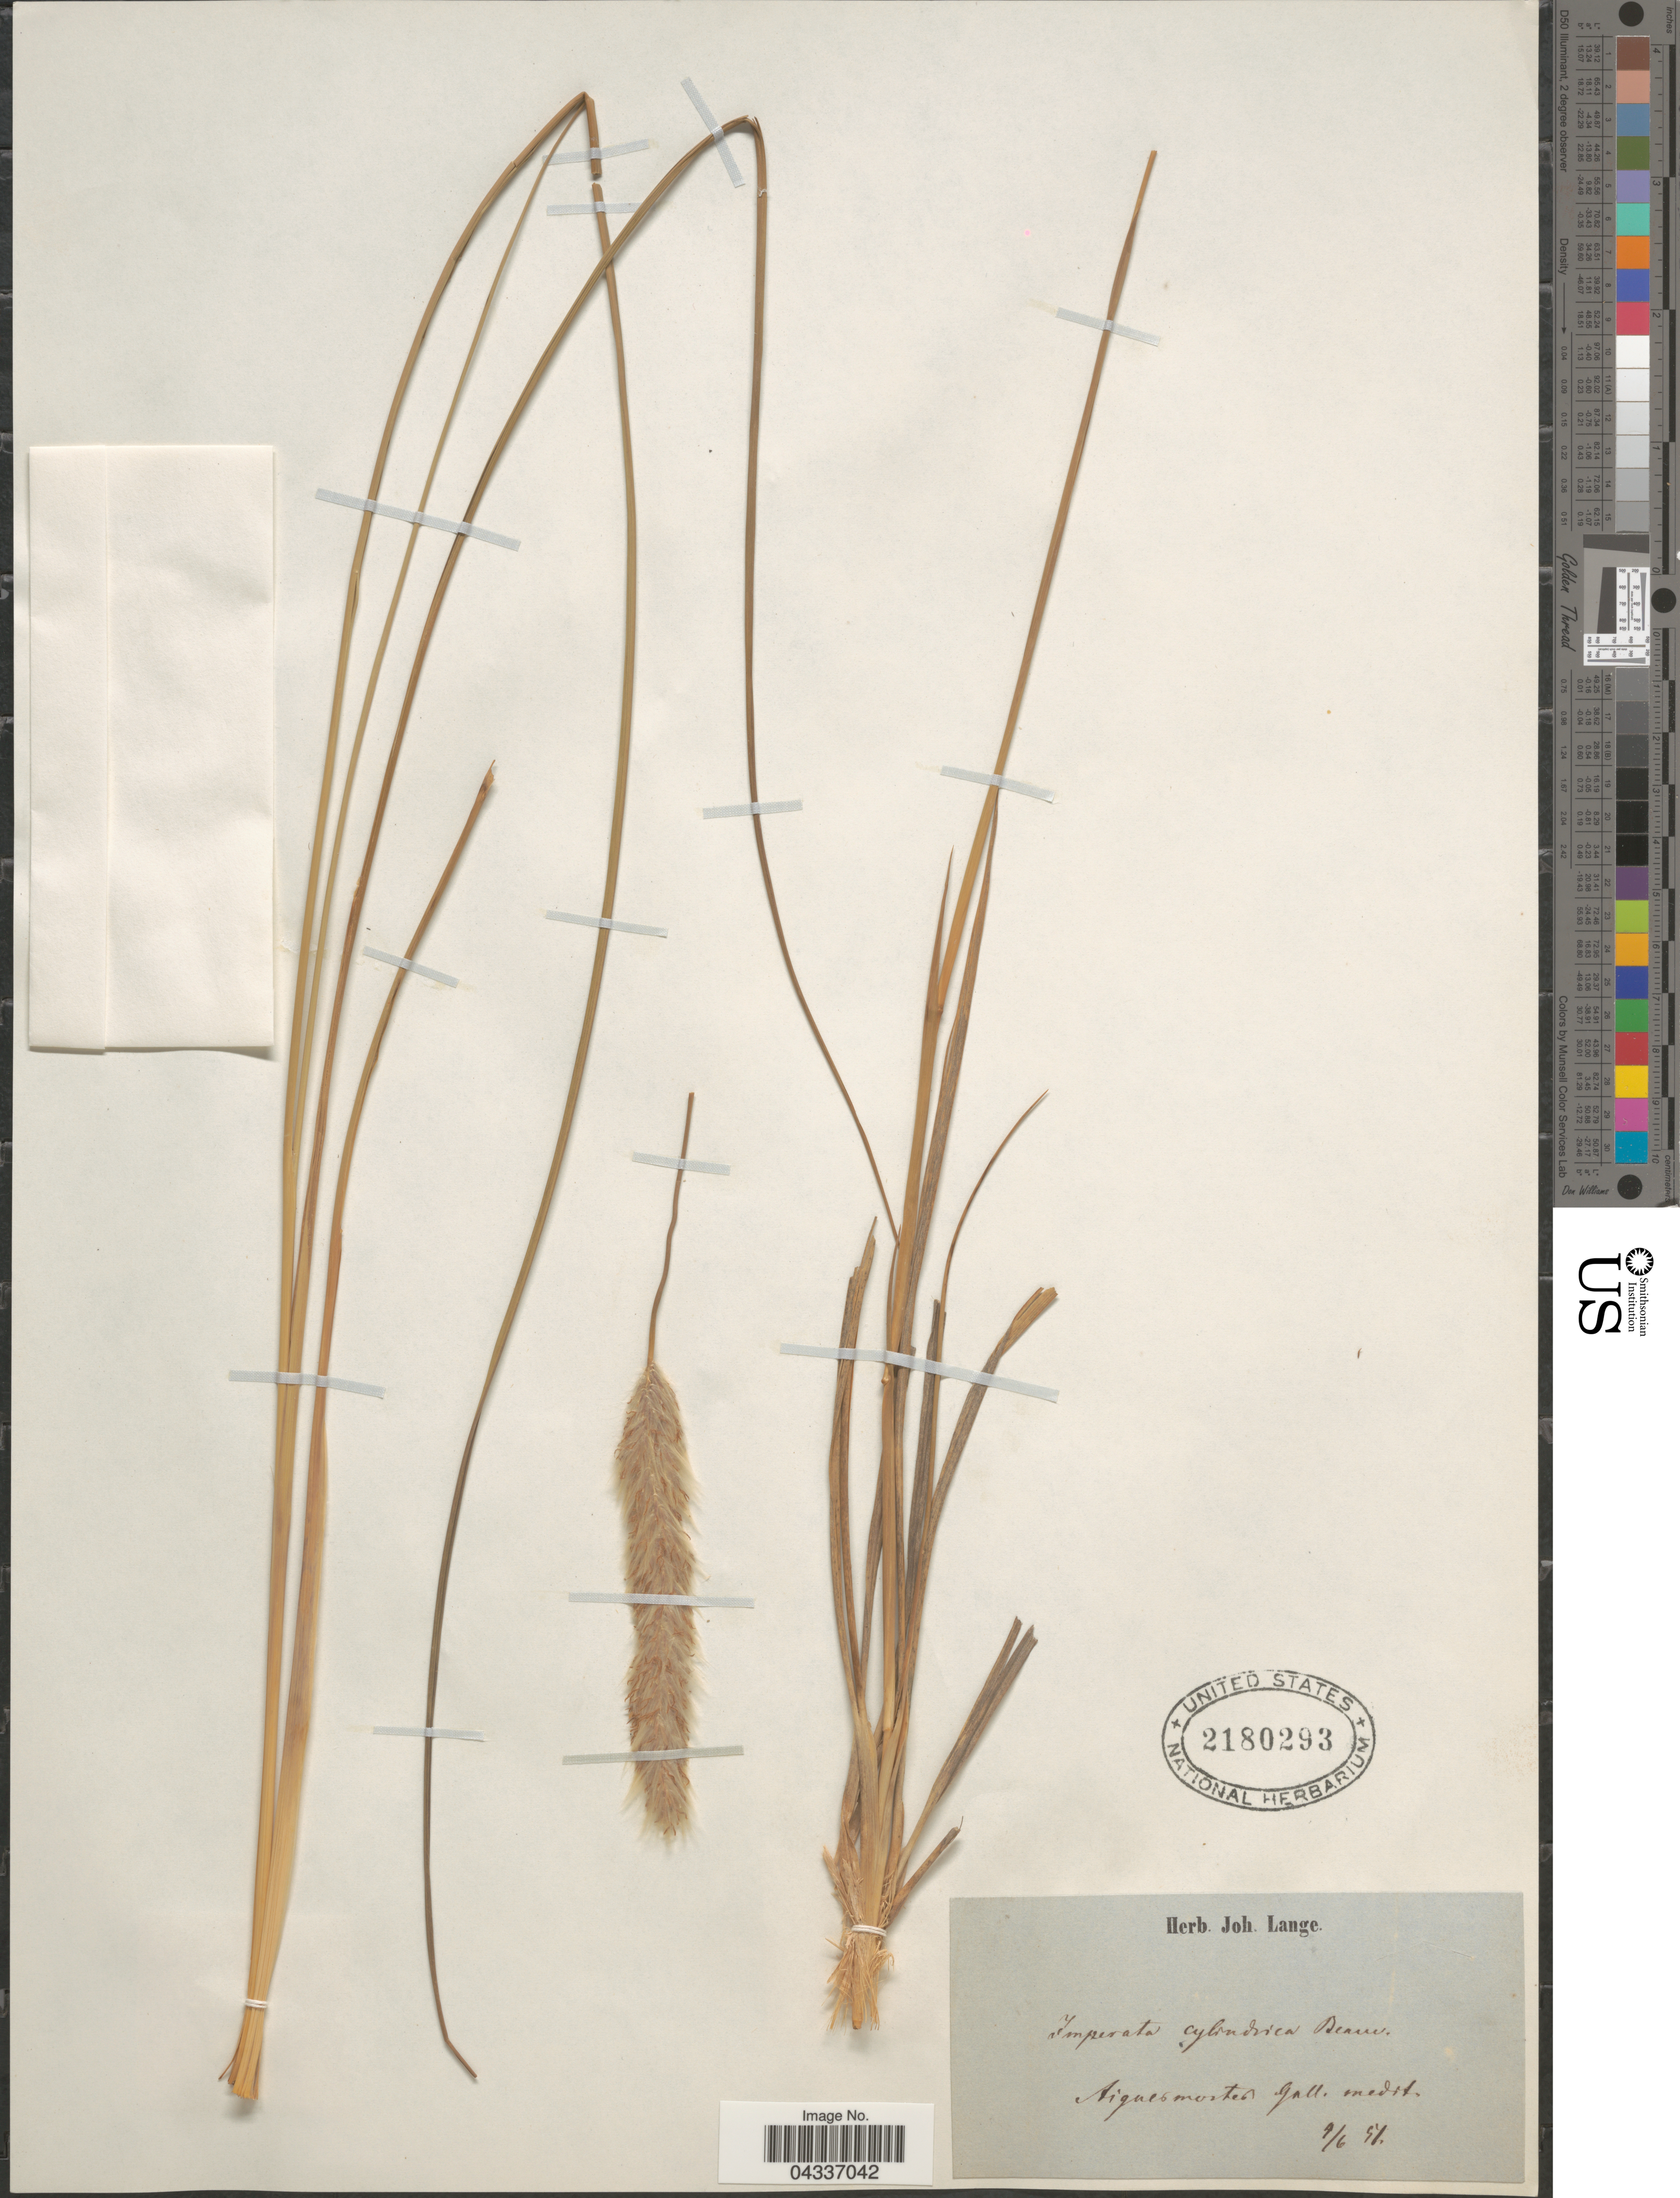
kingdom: Plantae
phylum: Tracheophyta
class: Liliopsida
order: Poales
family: Poaceae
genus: Imperata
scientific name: Imperata cylindrica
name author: (L.) P. Beauv.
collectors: ex herb. Joh. Lange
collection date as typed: Transcribed d/m/y: 9/6/51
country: France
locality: Aiguesmortes Gall. medit.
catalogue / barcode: US 2180293